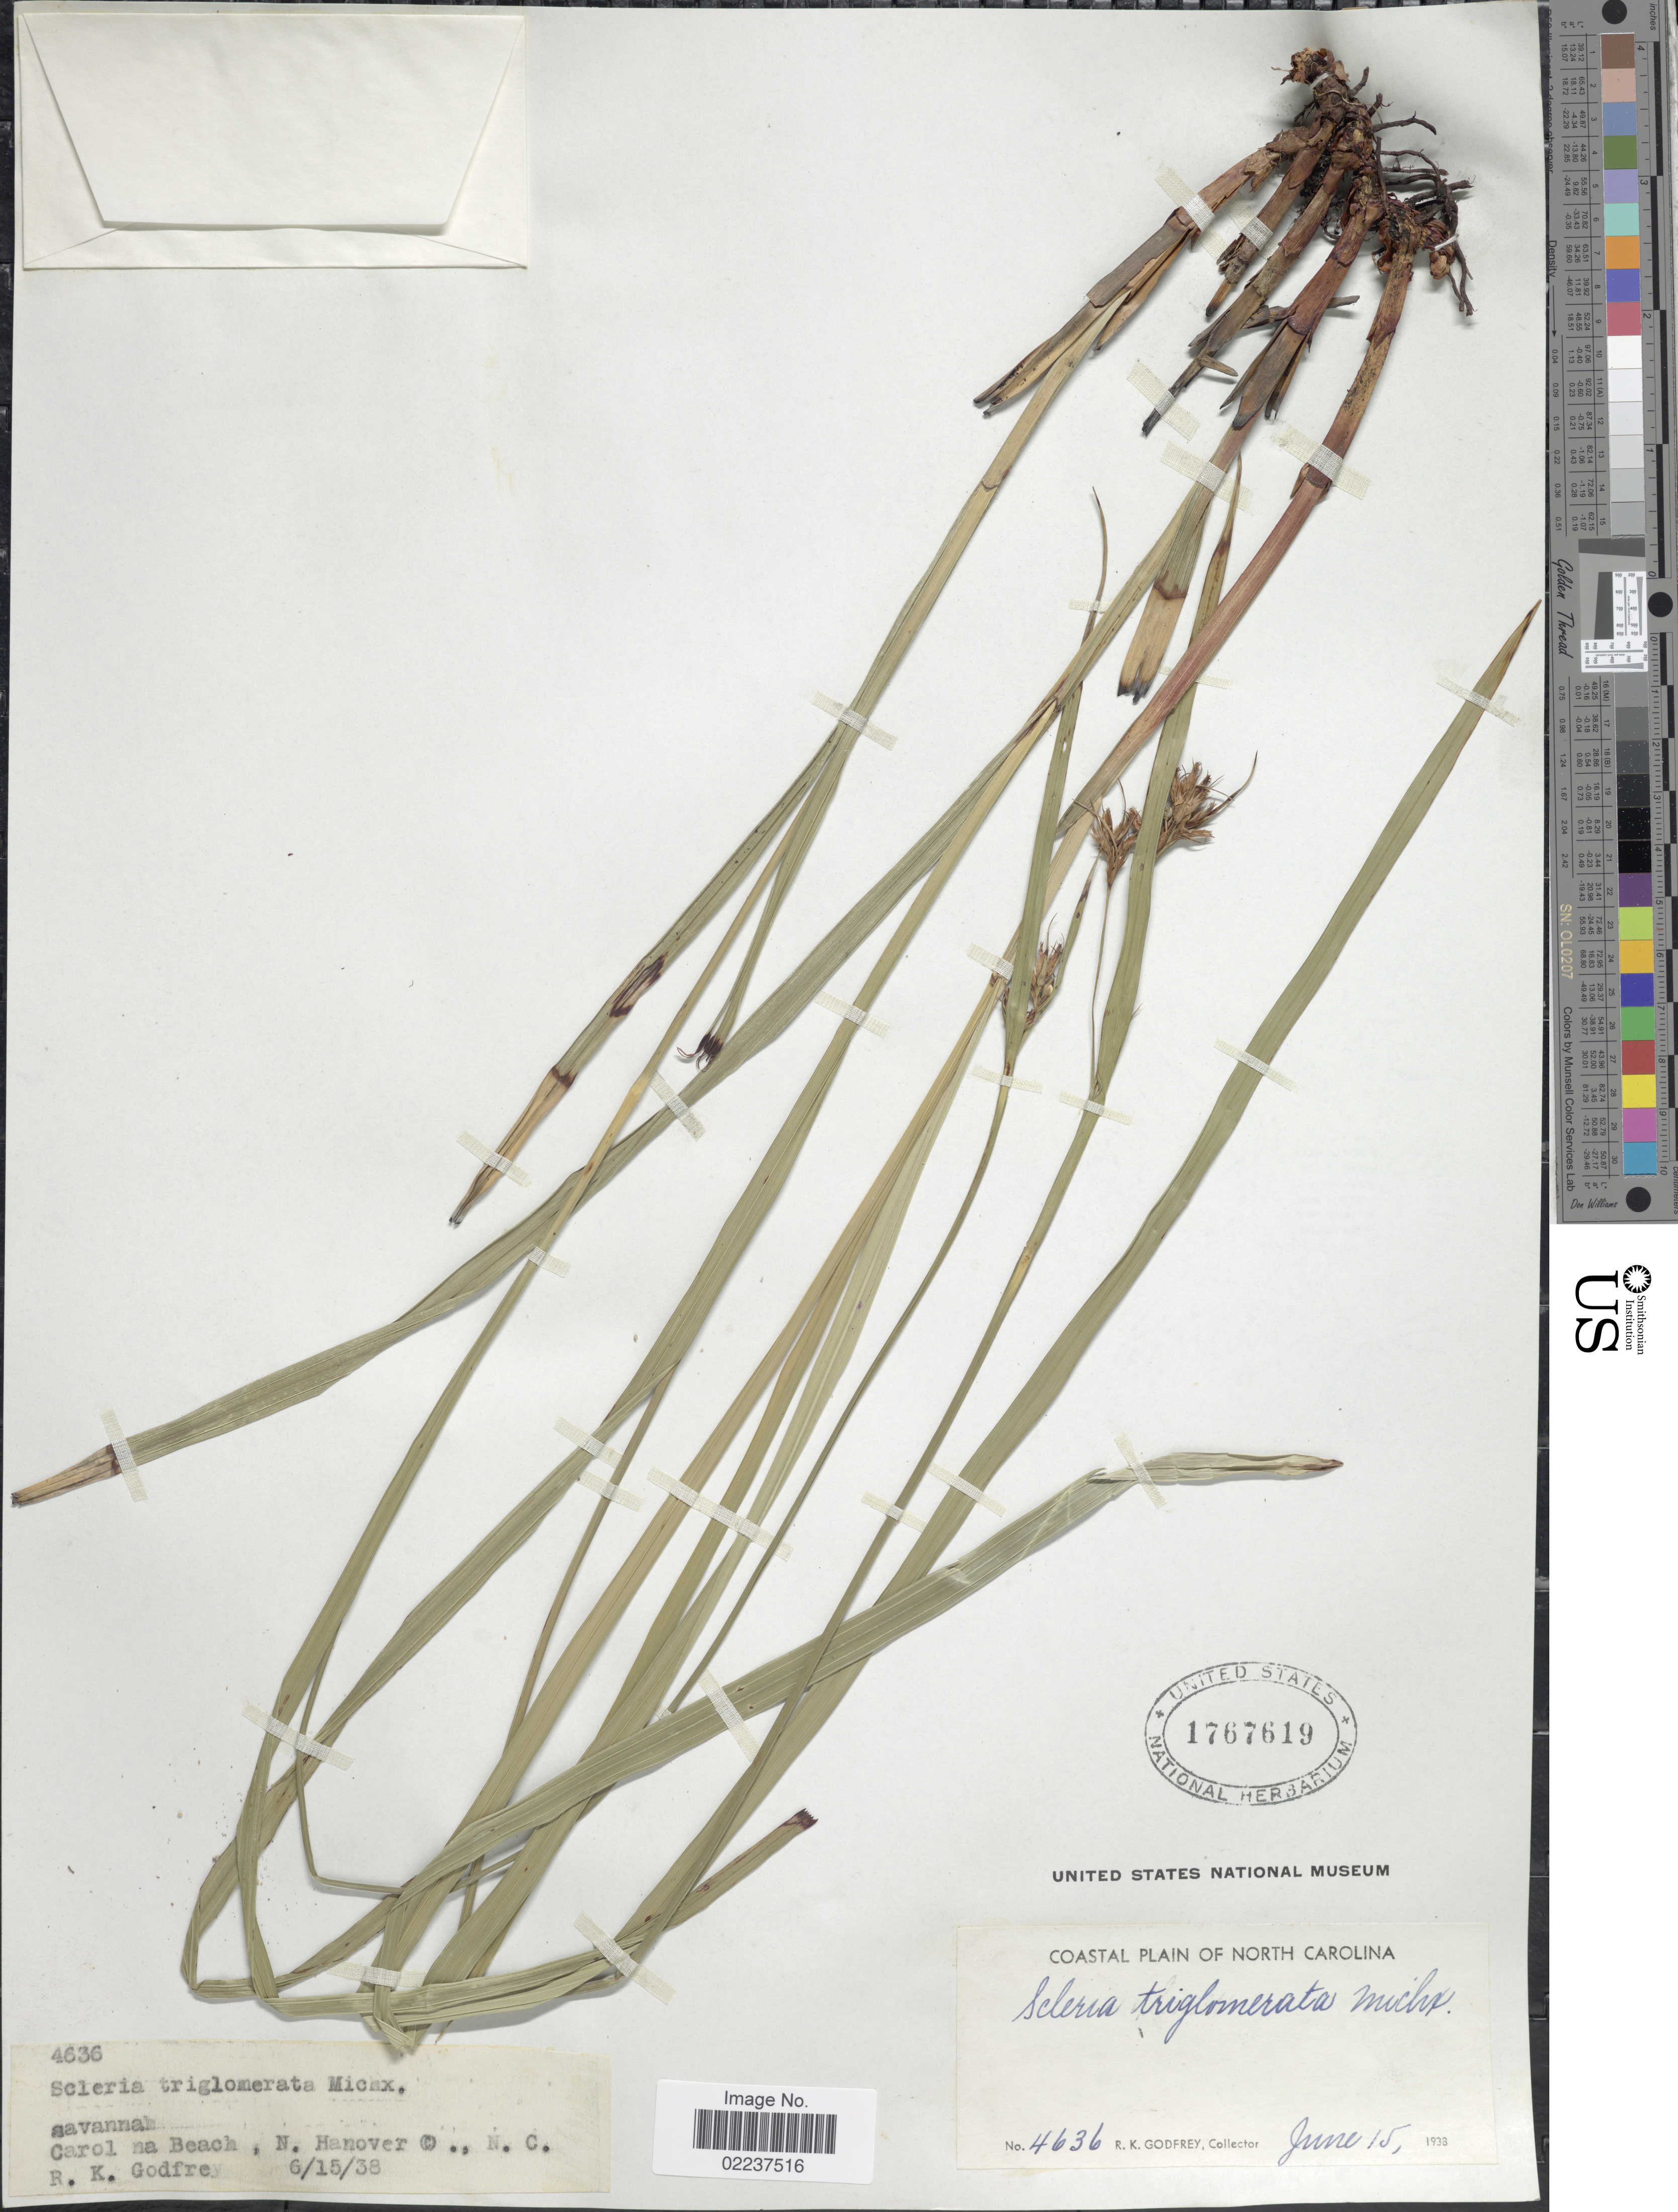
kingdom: Plantae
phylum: Tracheophyta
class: Liliopsida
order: Poales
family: Cyperaceae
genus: Scleria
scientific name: Scleria triglomerata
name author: Michx.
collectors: R. K. Godfrey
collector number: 4636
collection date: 1938-06-15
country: United States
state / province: North Carolina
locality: Coastal Plain of North Carolina, Carol na Beach, N. Hanover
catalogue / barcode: US 1767619